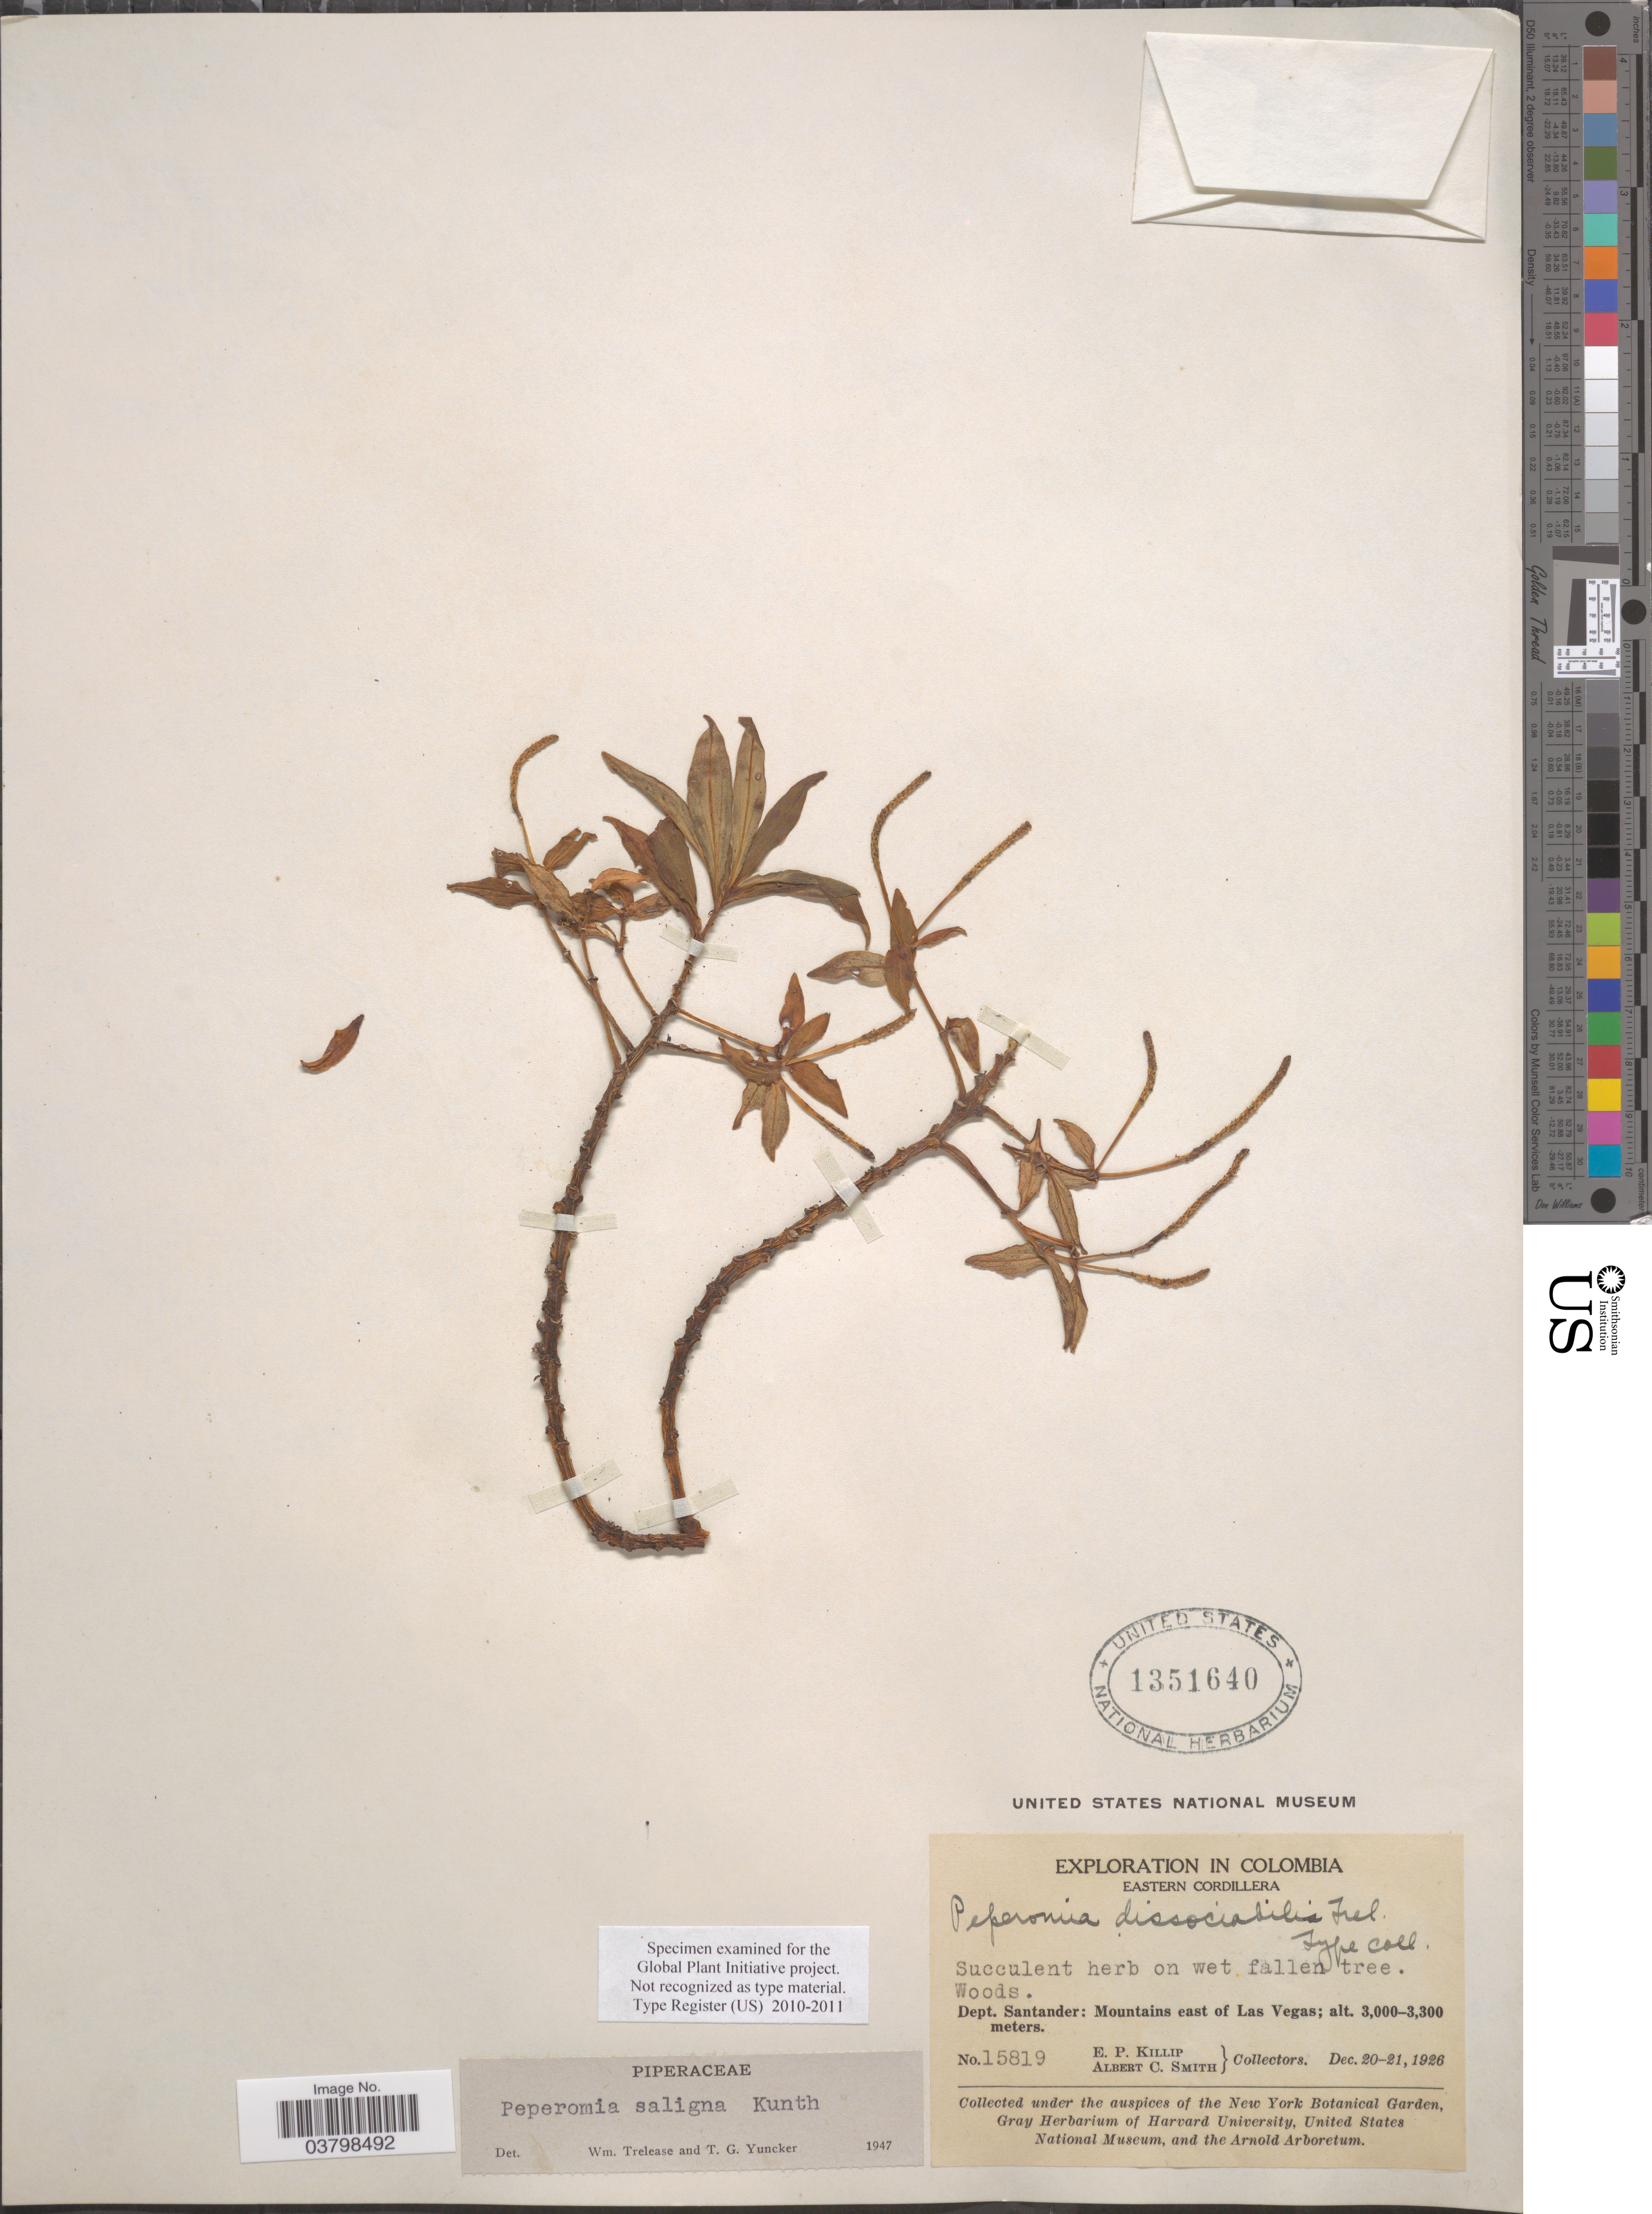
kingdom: Plantae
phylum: Tracheophyta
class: Magnoliopsida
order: Piperales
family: Piperaceae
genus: Peperomia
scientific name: Peperomia saligna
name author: Kunth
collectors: E. P. Killip & A. C. Smith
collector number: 15819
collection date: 1926-12-20/1926-12-21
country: Colombia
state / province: Santander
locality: Eastern Cordillera. Dept. Santander: Mountains east of Las Vegas.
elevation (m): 3000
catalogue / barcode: US 1351640